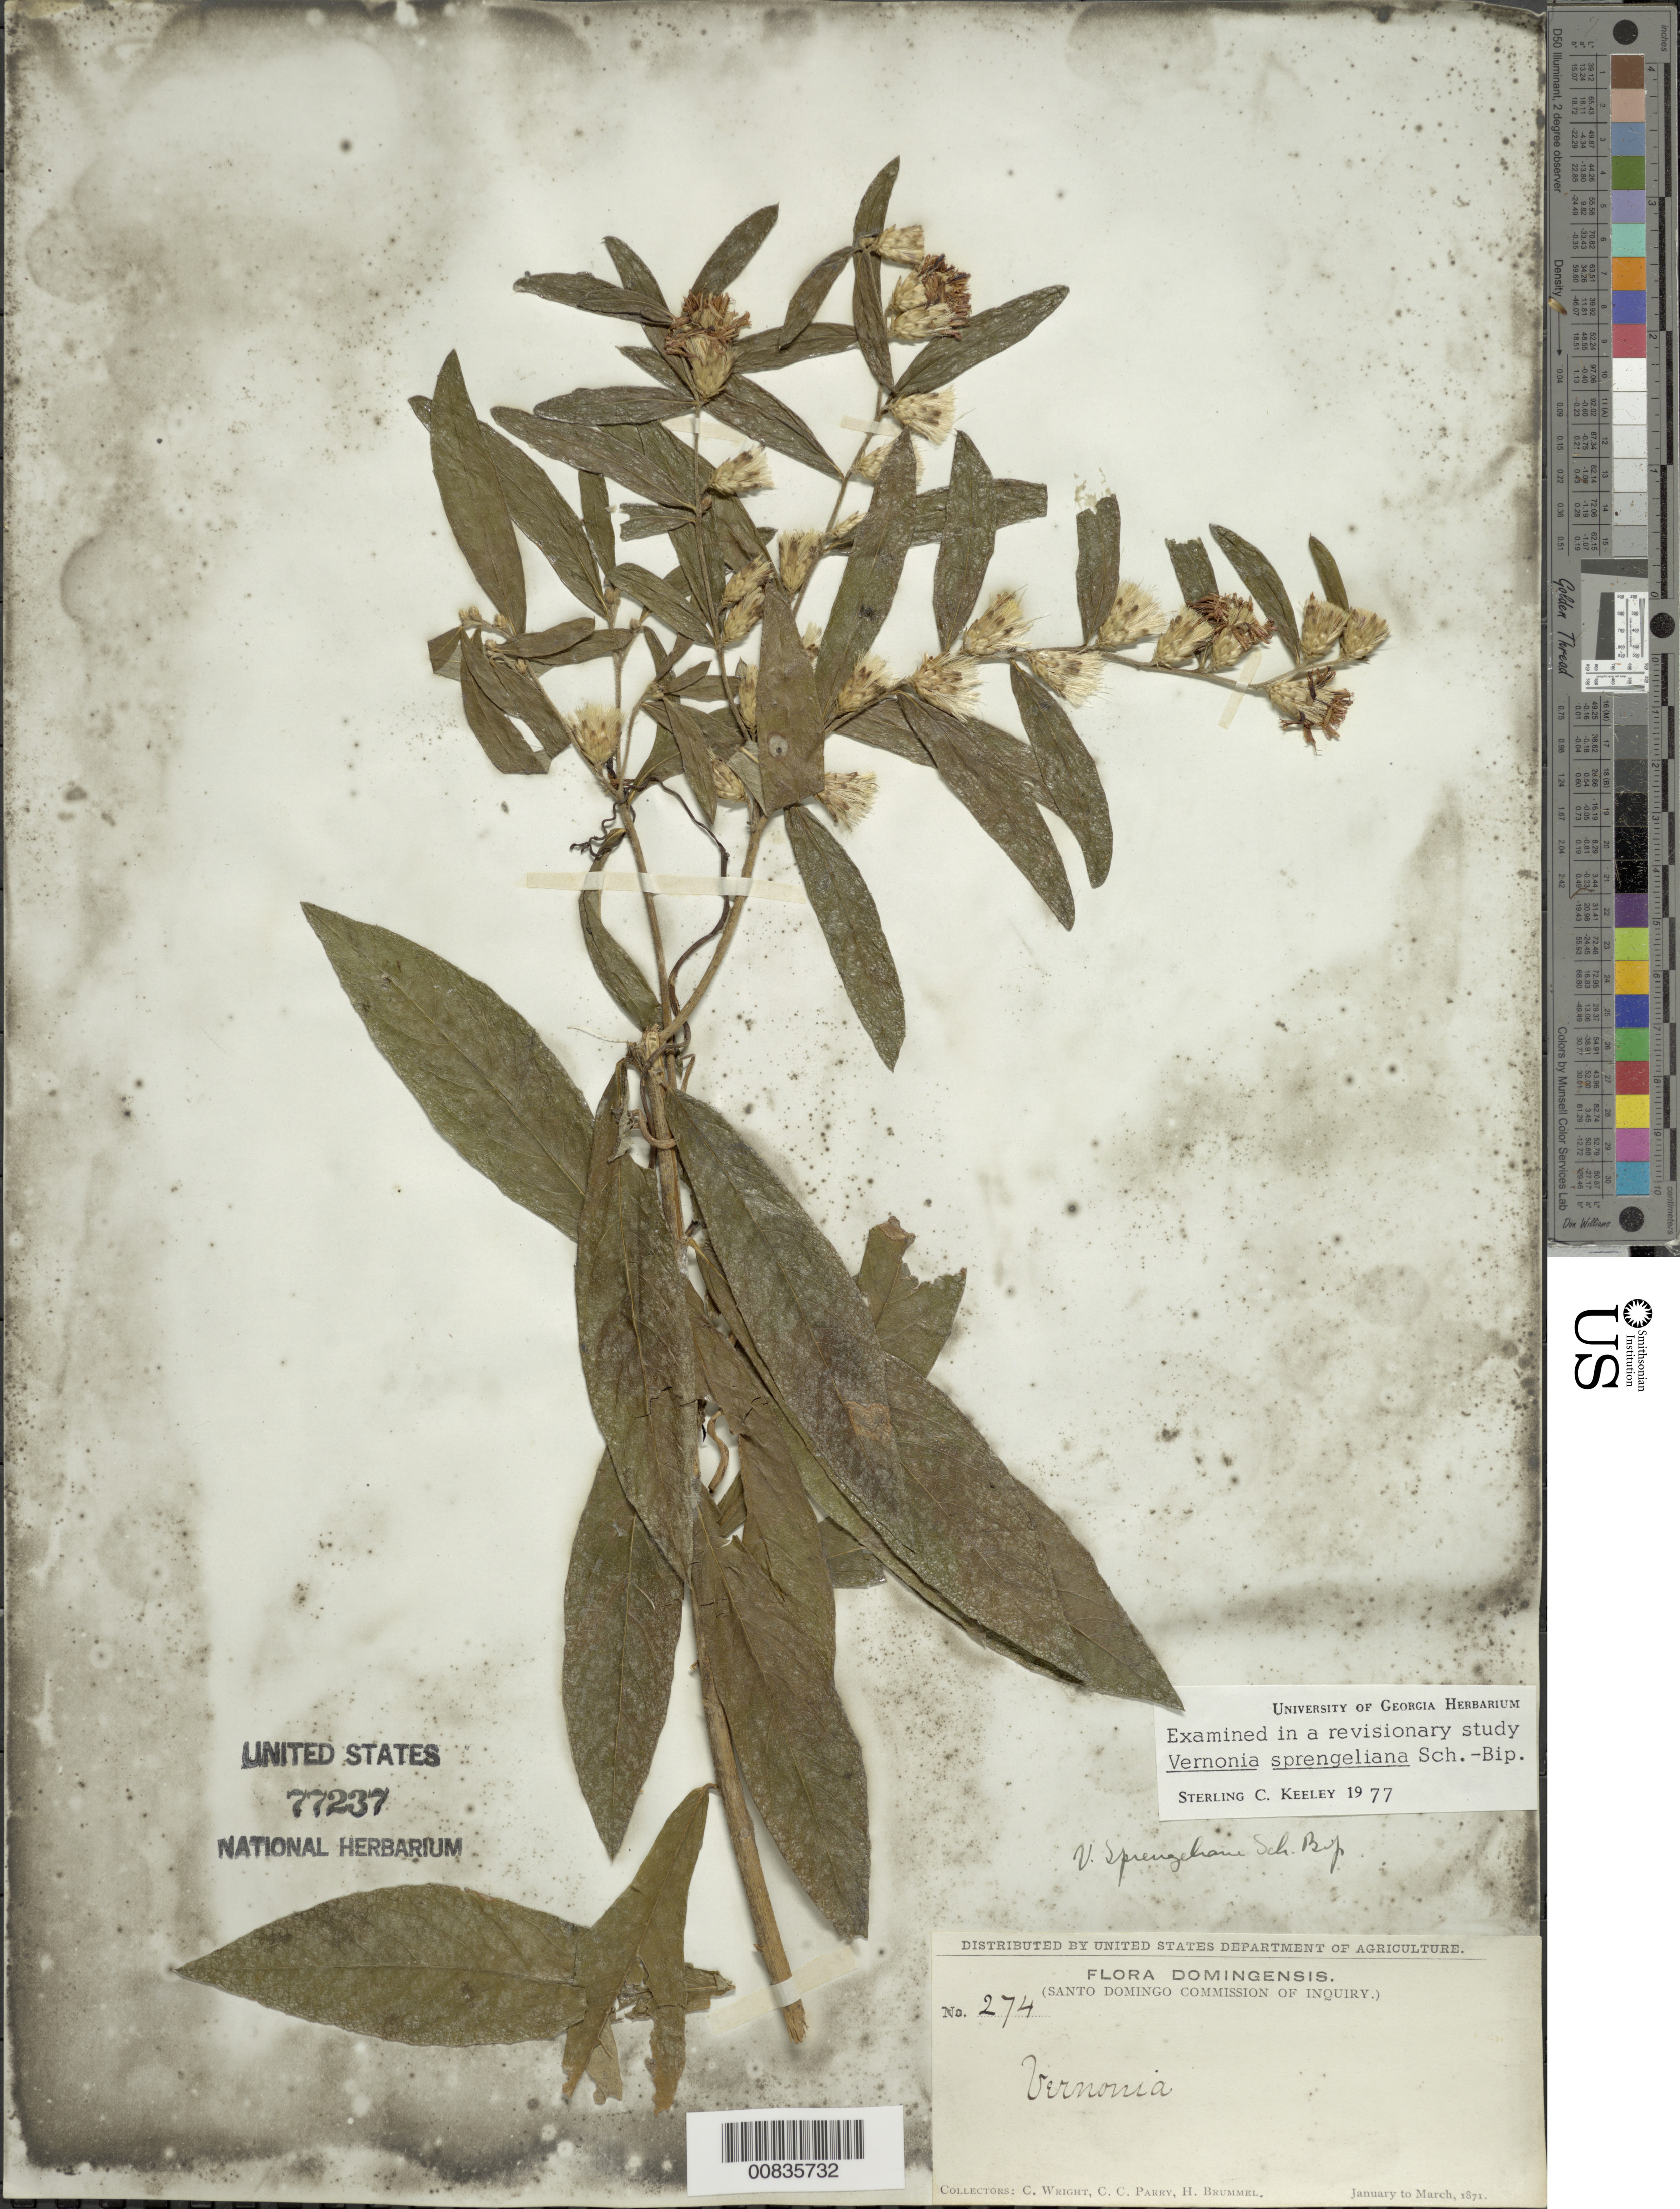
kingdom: Plantae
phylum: Tracheophyta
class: Magnoliopsida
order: Asterales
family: Asteraceae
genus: Lepidaploa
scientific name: Lepidaploa sprengeliana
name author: (Sch. Bip.) H. Rob.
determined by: Keeley, S. C.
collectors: C. Wright, C. C. Parry & H. Brummel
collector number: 274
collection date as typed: Jan 1871 to -- Mar 1871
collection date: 1871-01/1871-03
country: Dominican Republic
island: Hispaniola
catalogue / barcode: US 77237